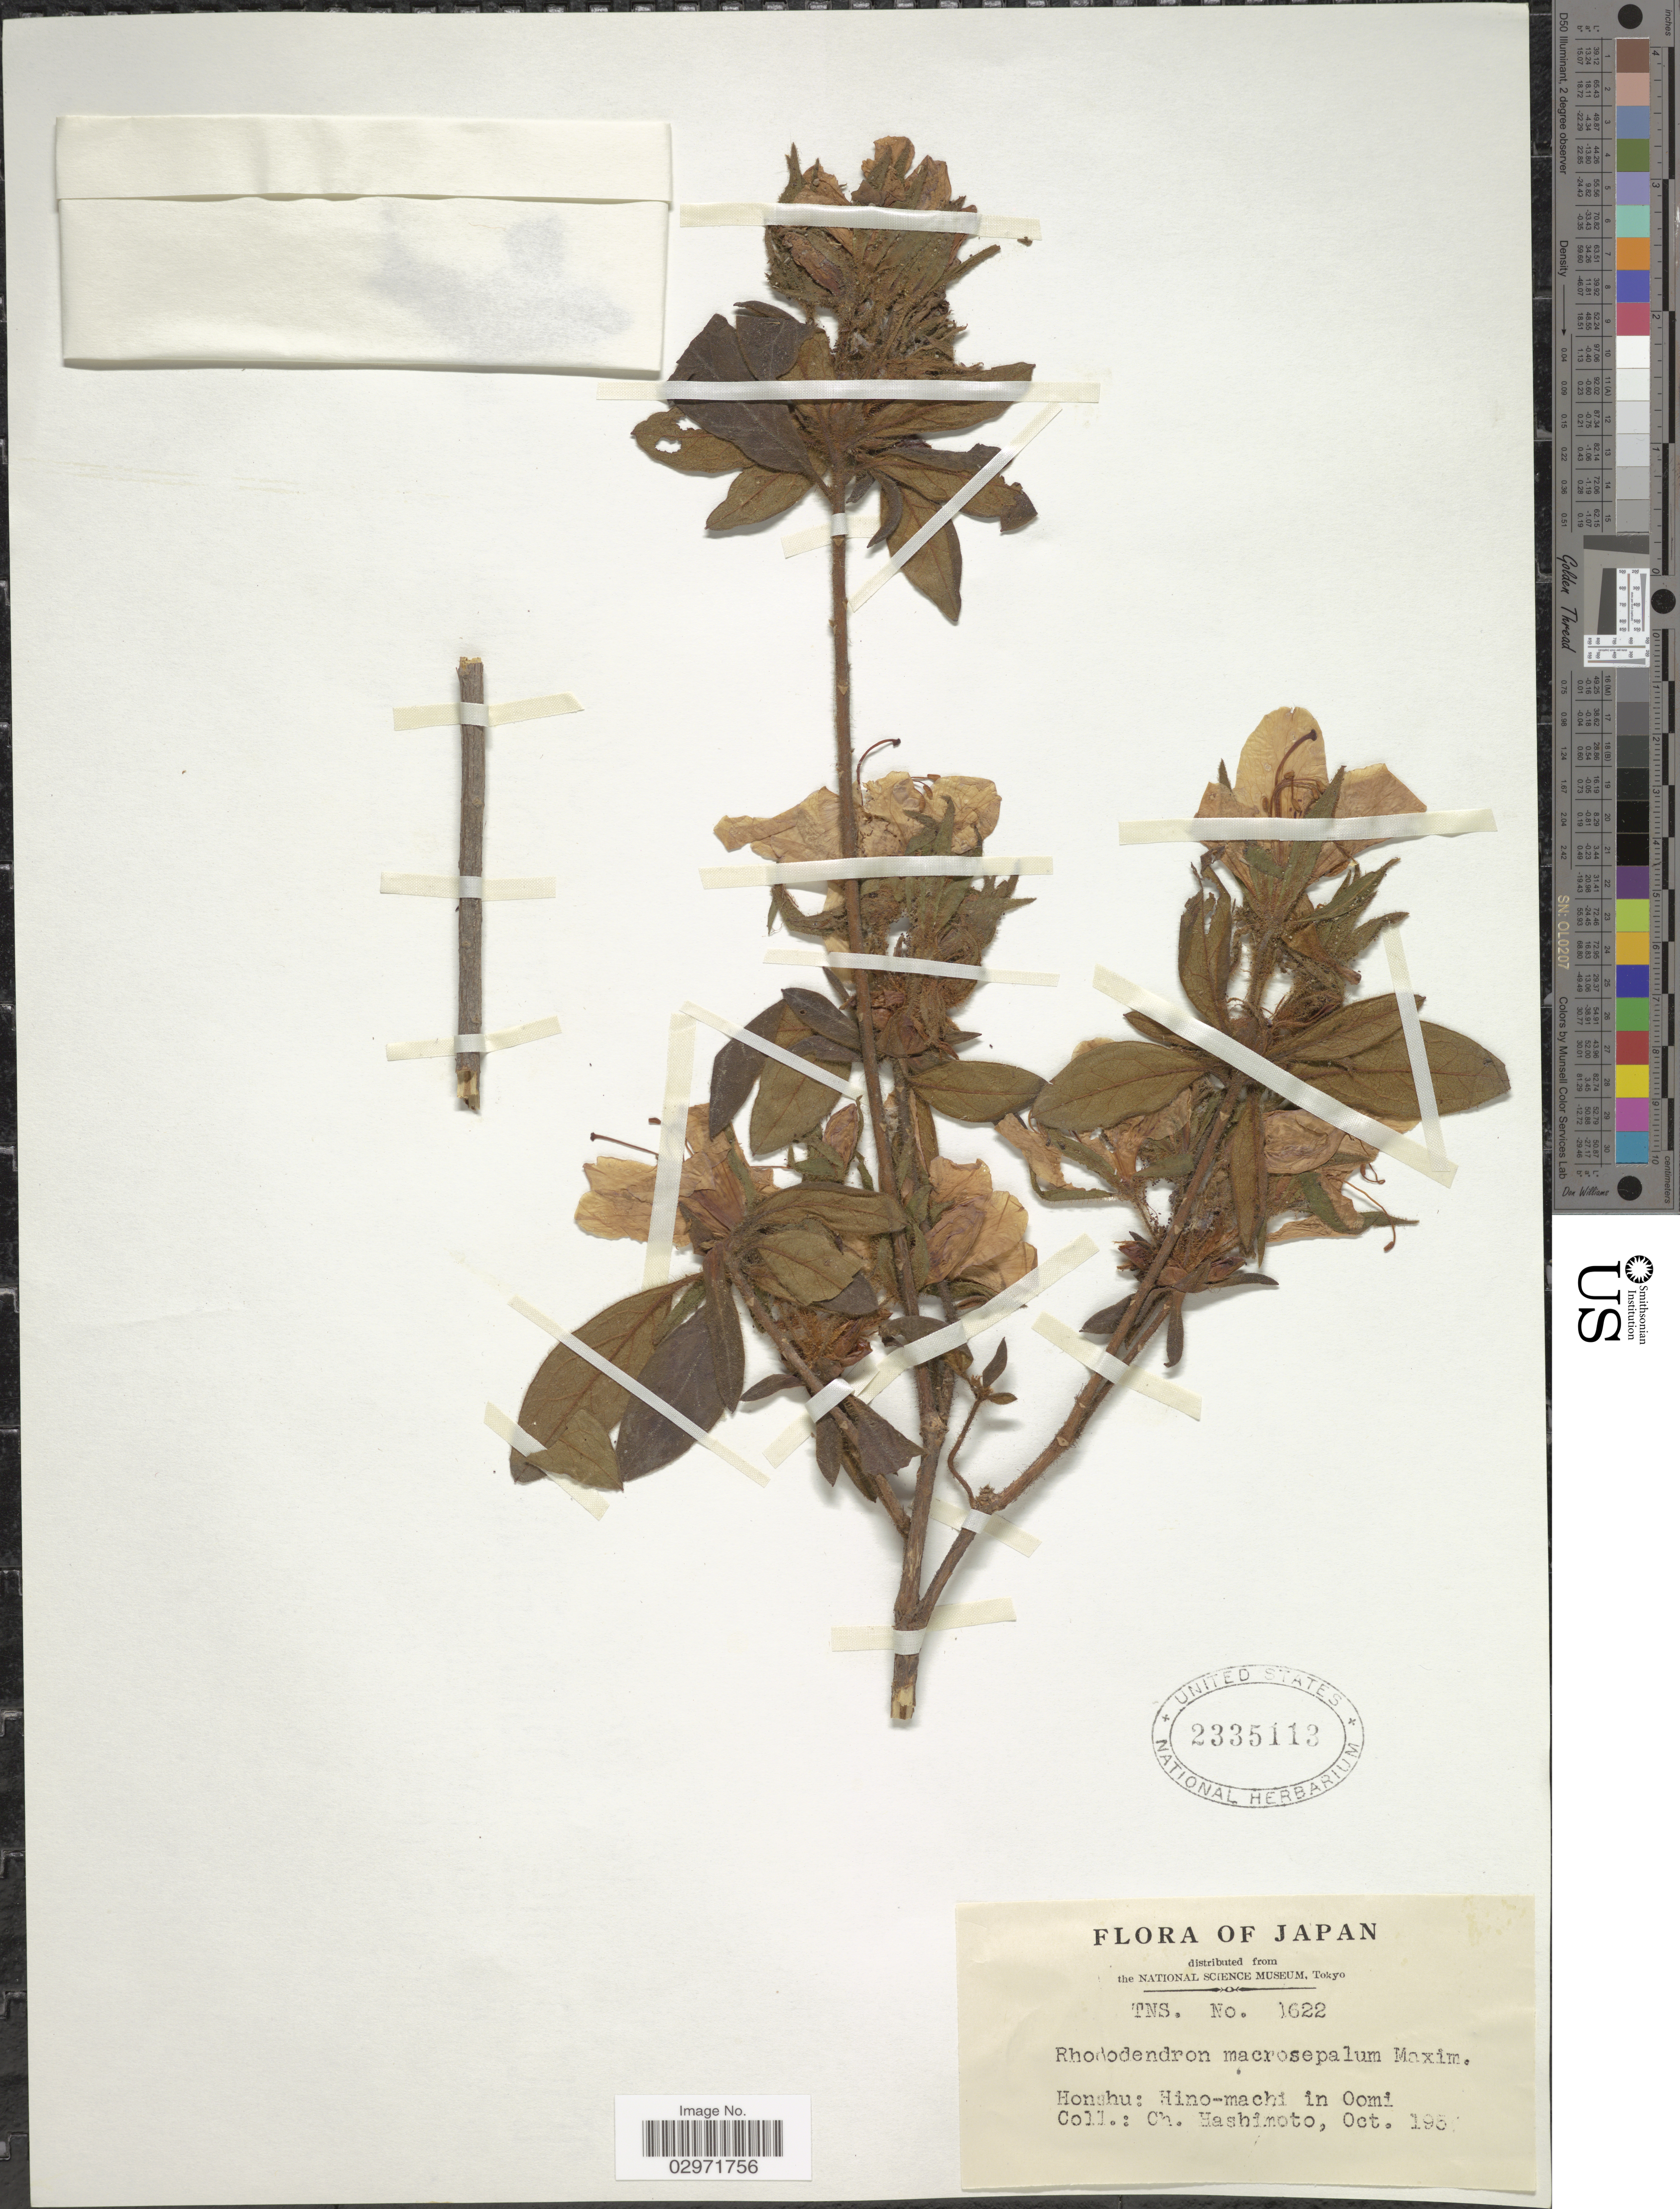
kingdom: Plantae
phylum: Tracheophyta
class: Magnoliopsida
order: Ericales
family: Ericaceae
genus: Rhododendron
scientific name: Rhododendron macrosepalum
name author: Maxim.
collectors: C. Hashimoto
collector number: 1622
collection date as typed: Oct. 195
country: Japan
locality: Hondo: Hino-machi in Oomi.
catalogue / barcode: US 2335113